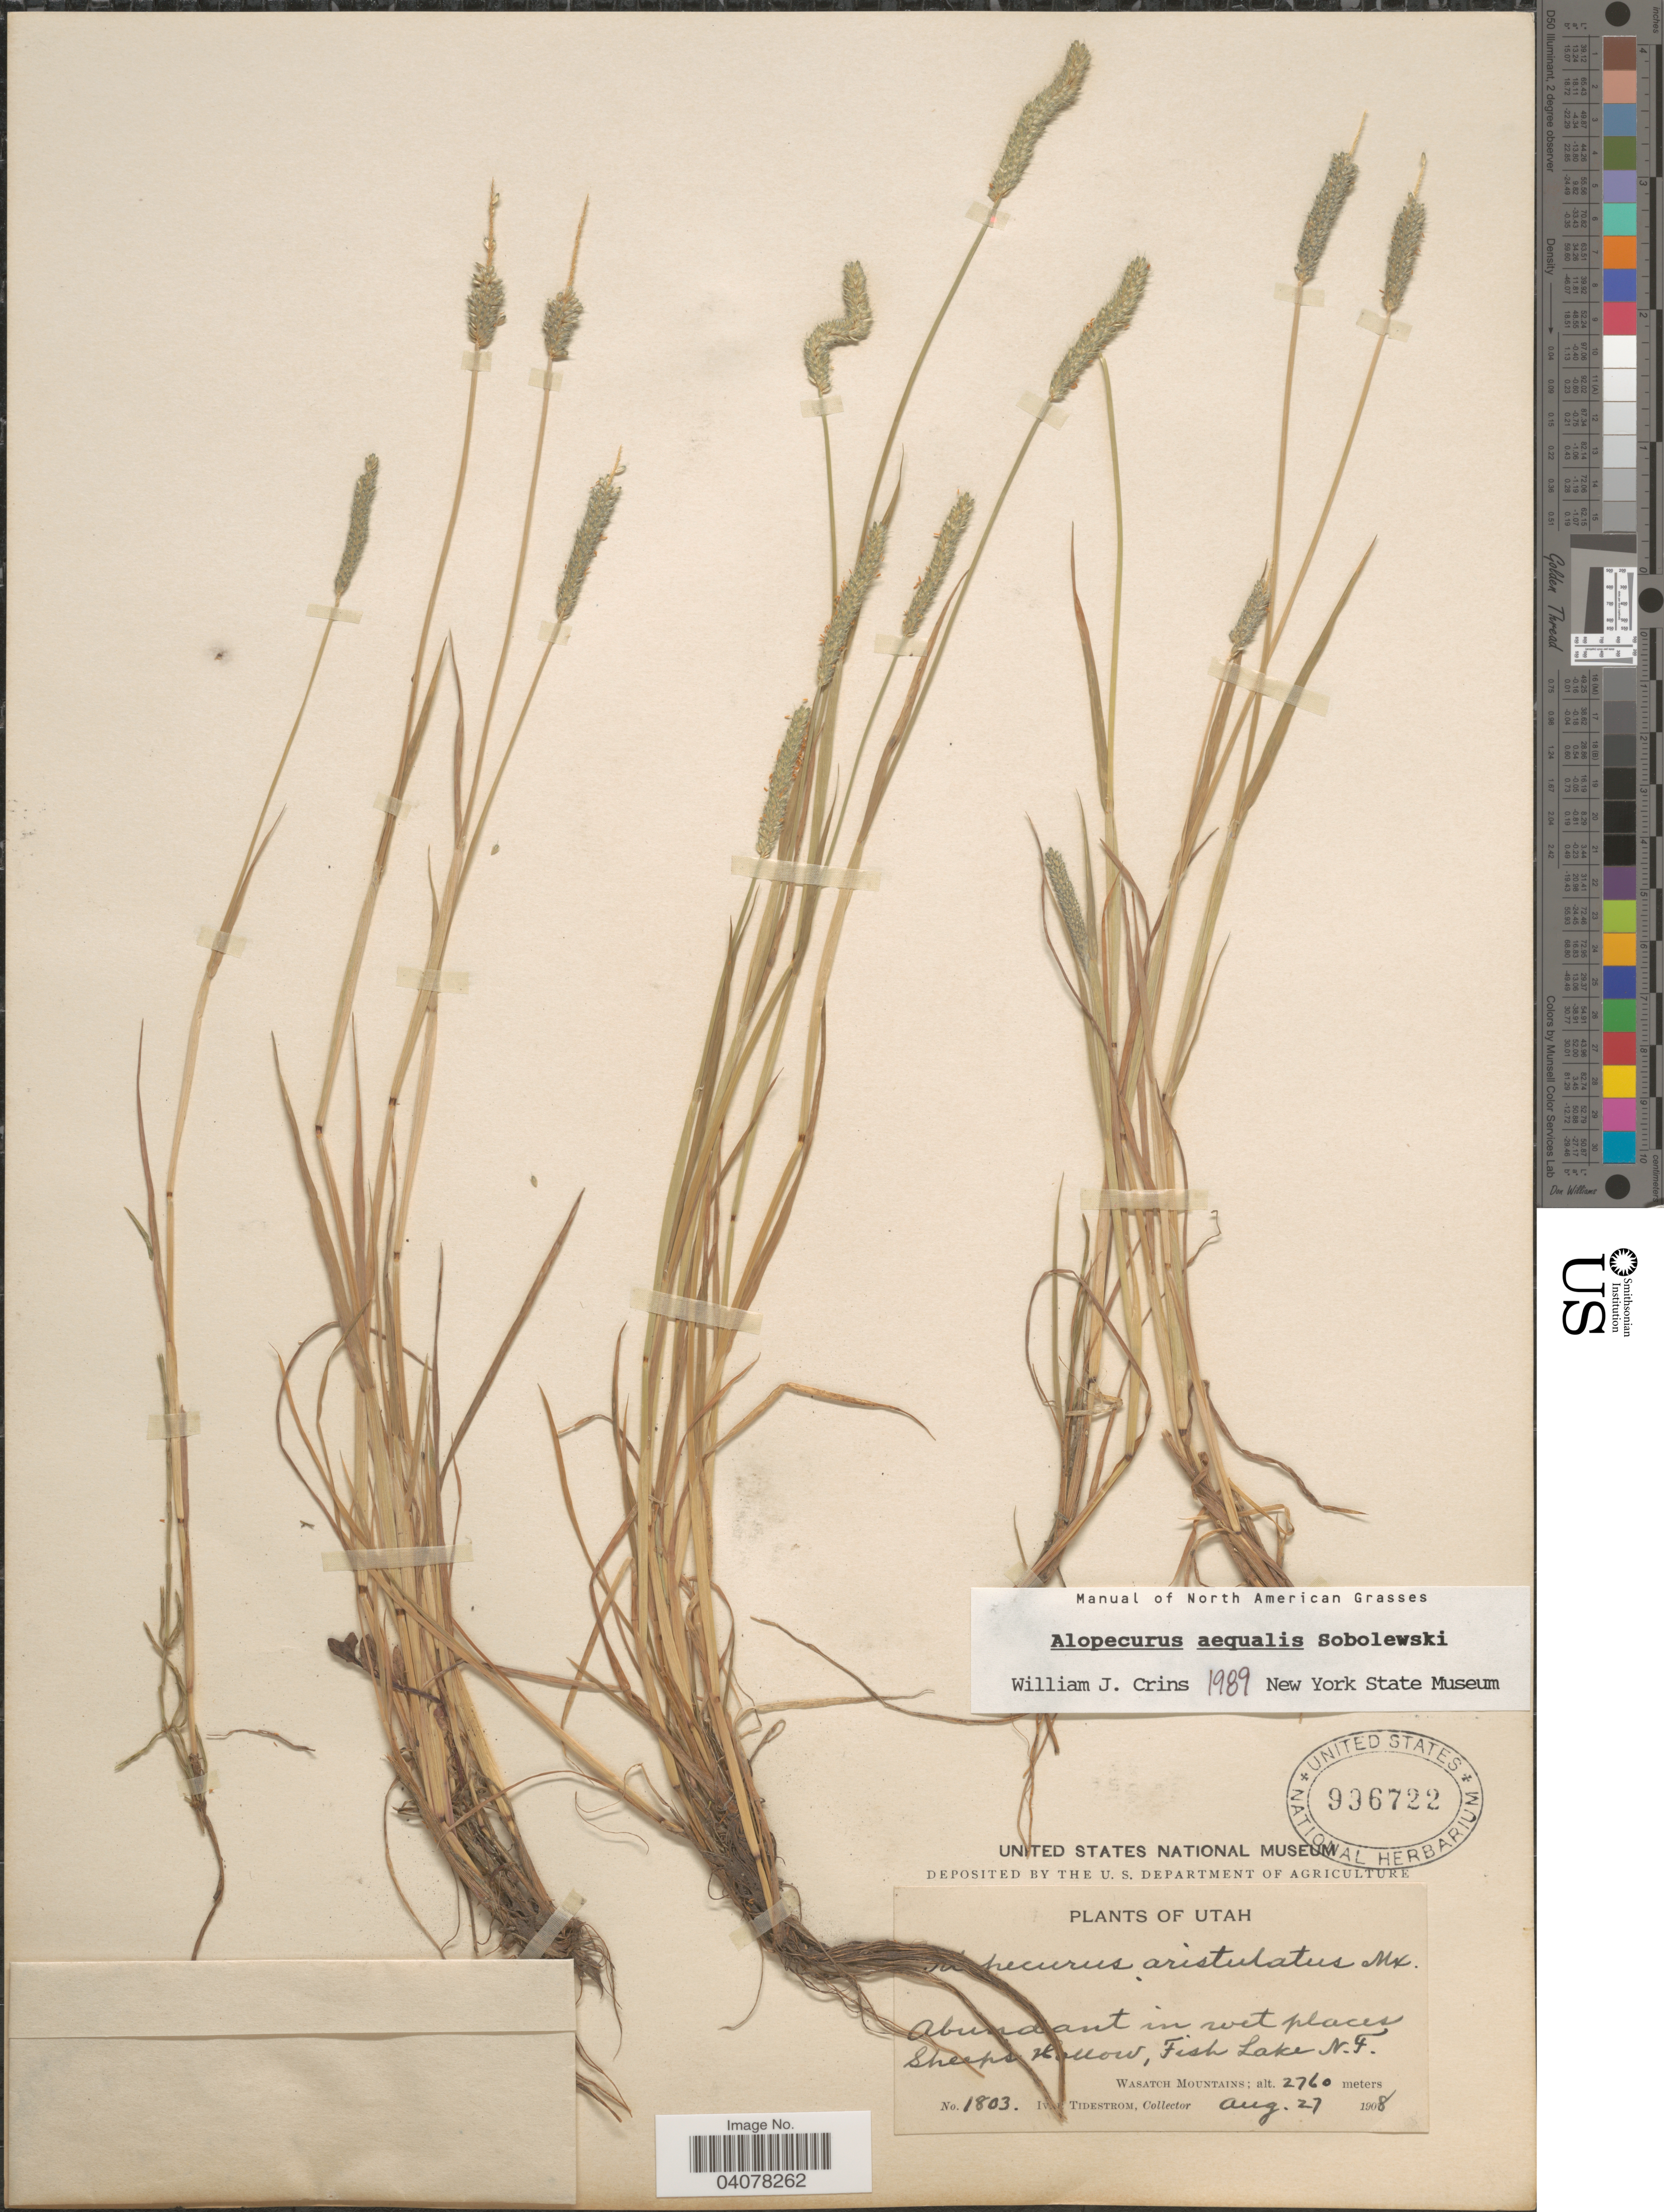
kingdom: Plantae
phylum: Tracheophyta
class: Liliopsida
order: Poales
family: Poaceae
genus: Alopecurus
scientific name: Alopecurus aequalis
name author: Sobol.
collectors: I. F. Tidestrom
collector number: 1803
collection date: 1908-08-27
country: United States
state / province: Utah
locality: Sheeps Hollow, Fish Lake N. F. Wasatch Mountains.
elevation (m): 2760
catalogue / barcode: US 996722